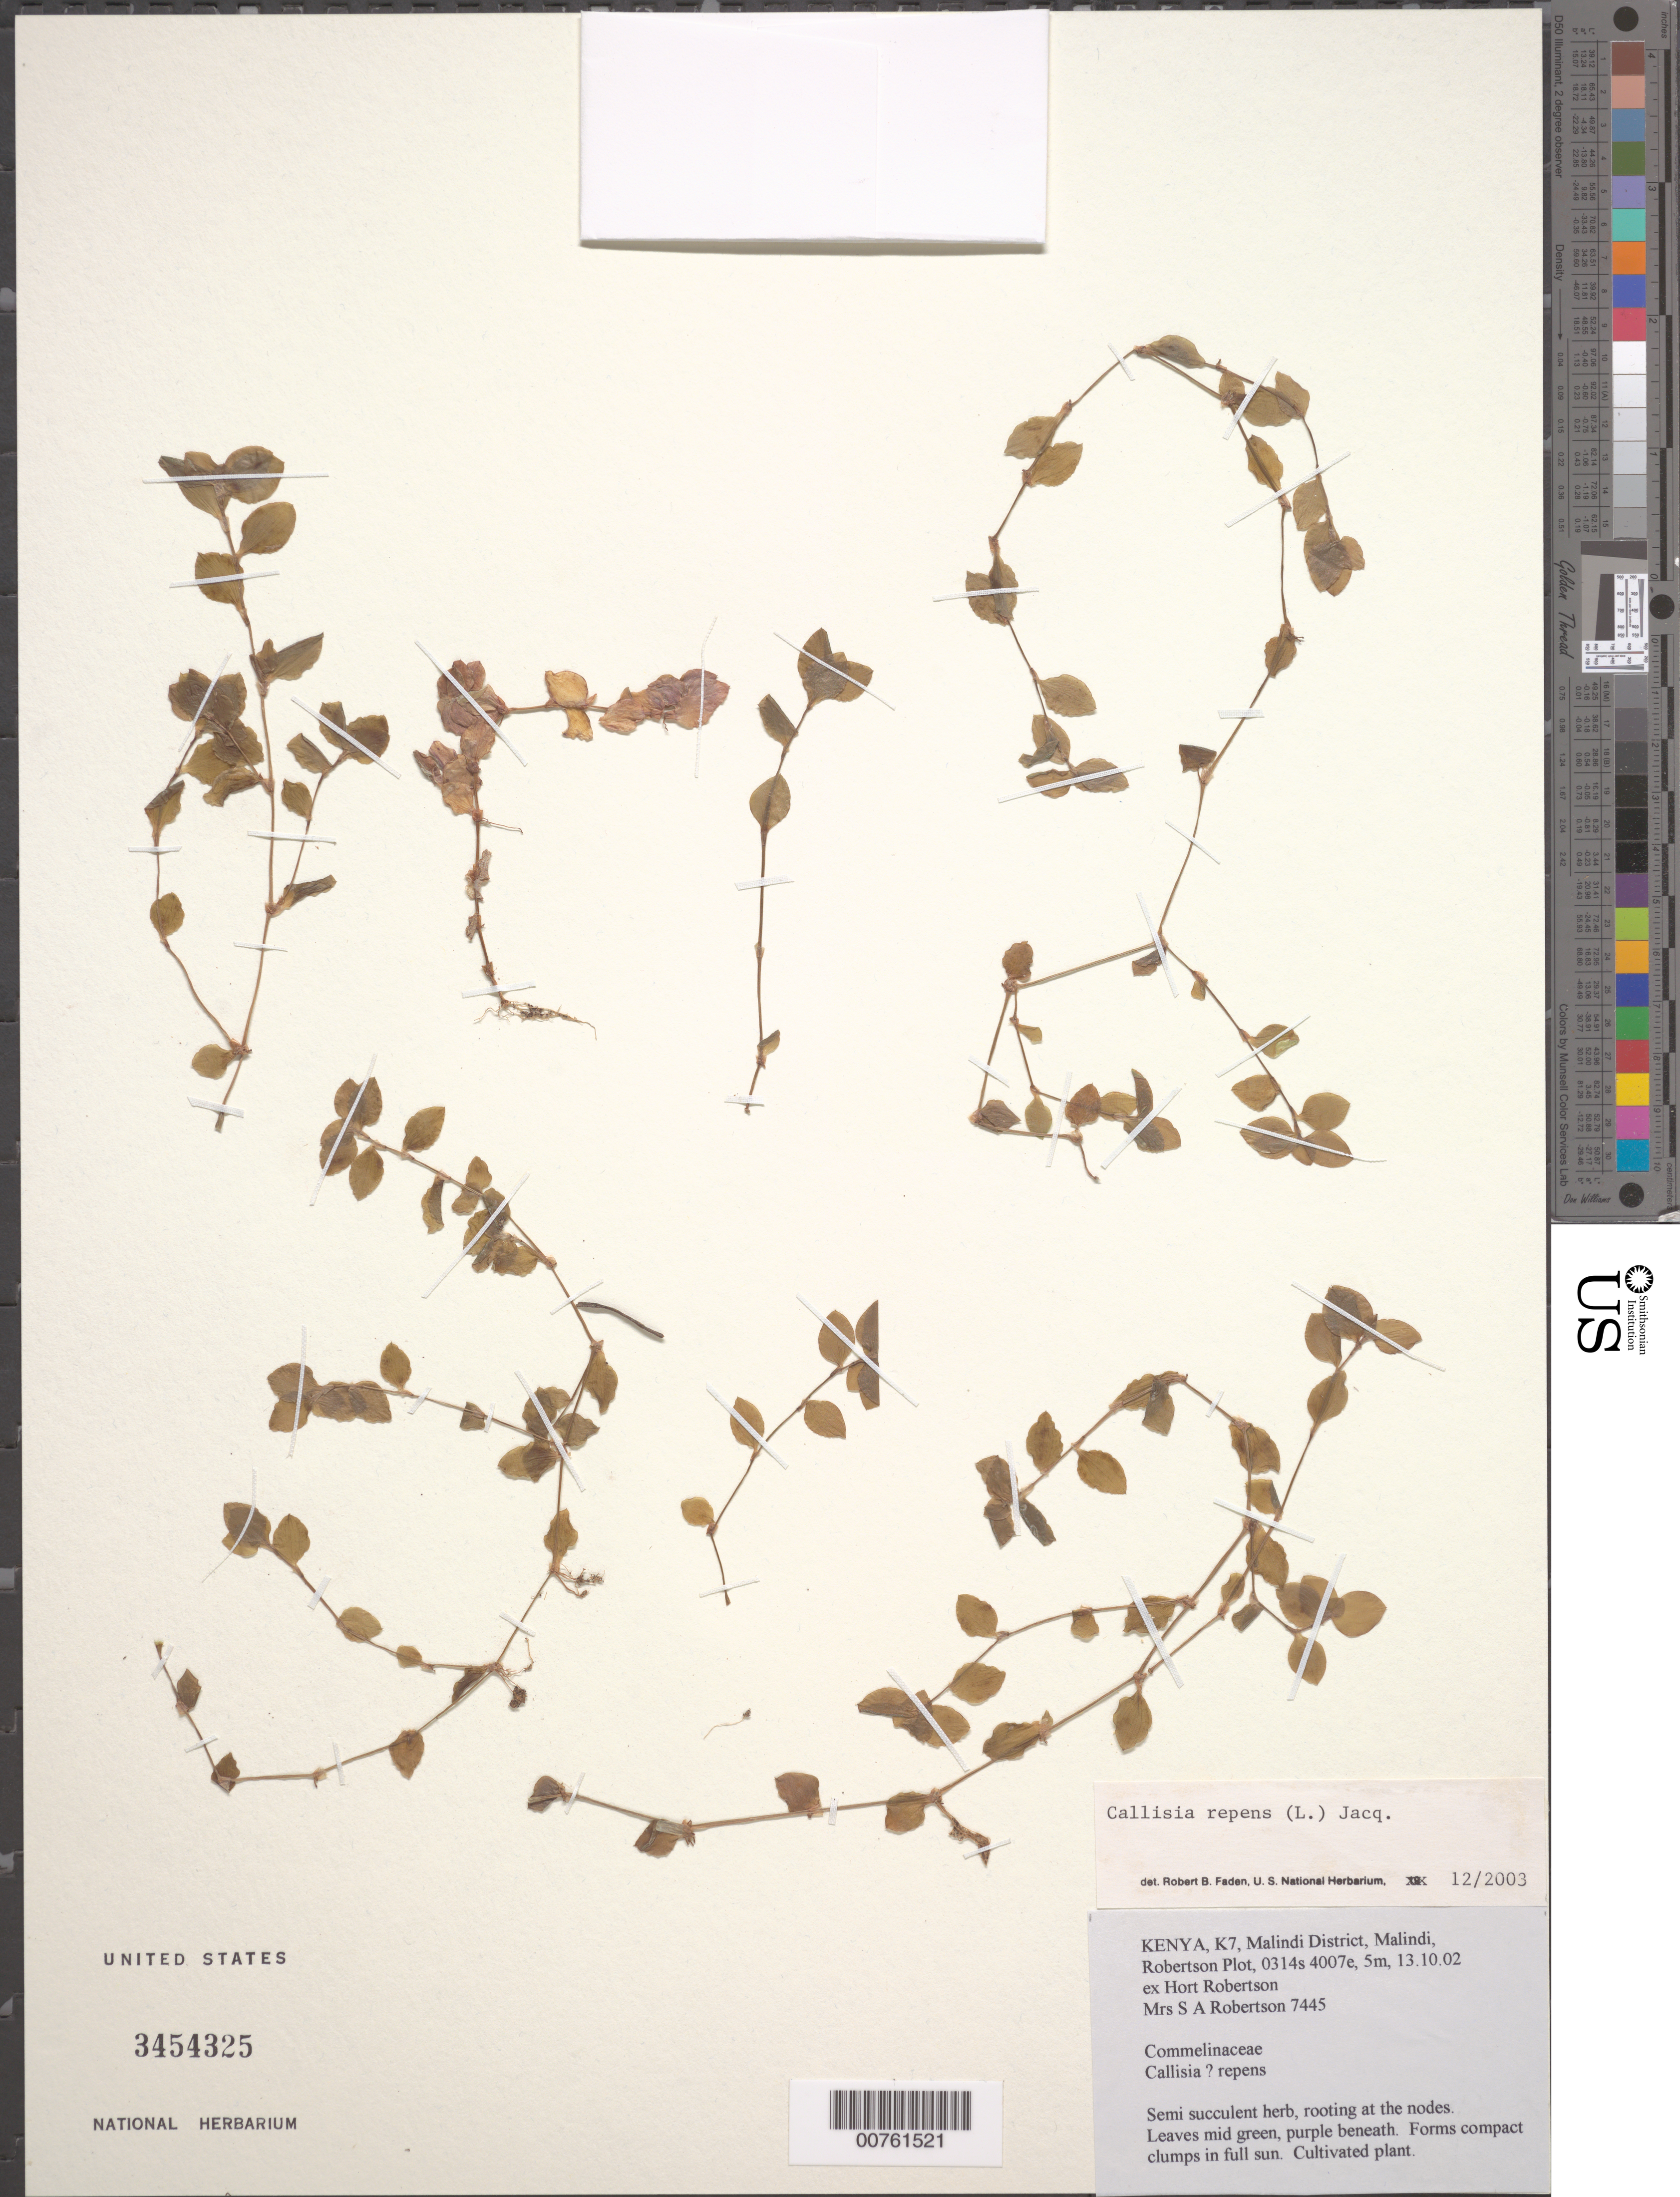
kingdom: Plantae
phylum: Tracheophyta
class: Liliopsida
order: Commelinales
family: Commelinaceae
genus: Callisia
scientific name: Callisia repens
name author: (Jacq.) L.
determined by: Faden, Robert B., (US), Smithsonian Institution - National Museum of Natural History (UNITED STATES)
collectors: Mrs. S. A. Robertson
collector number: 7445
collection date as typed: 13 Oct 2002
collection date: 2002-10-13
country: Kenya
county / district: Malindi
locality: K7. Malindi.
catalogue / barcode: US 3454325